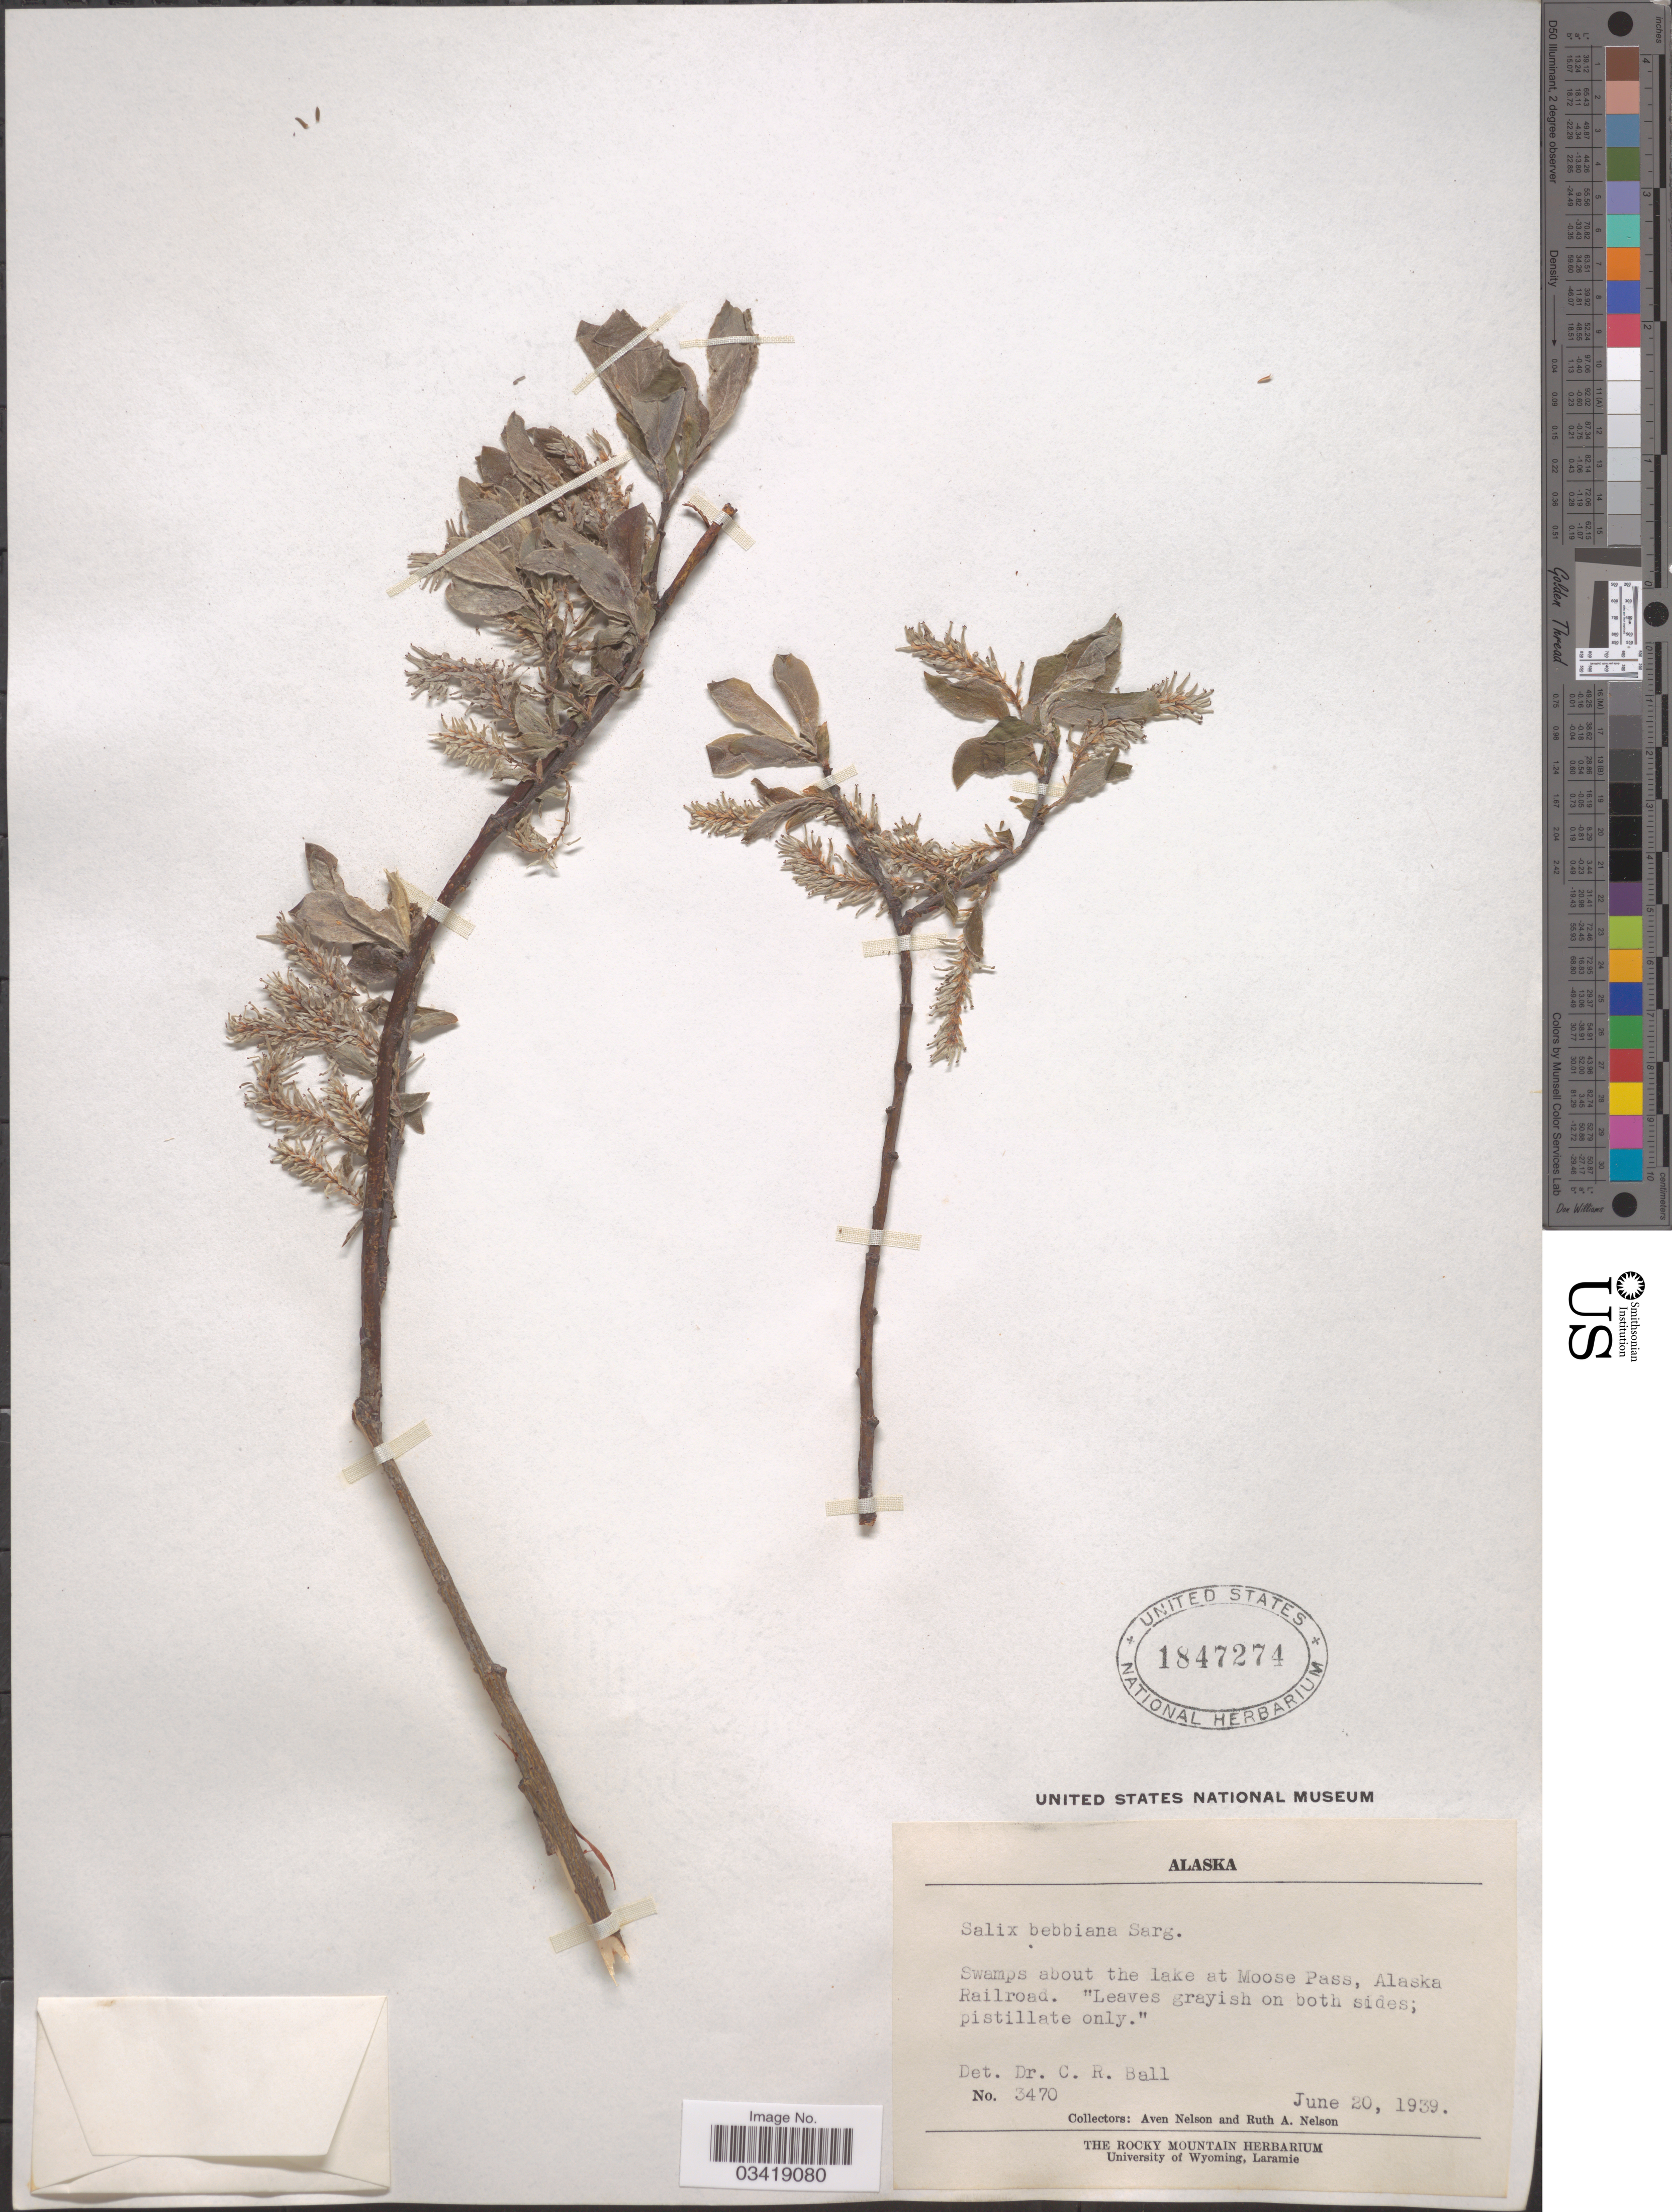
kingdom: Plantae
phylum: Tracheophyta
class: Magnoliopsida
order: Malpighiales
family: Salicaceae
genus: Salix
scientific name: Salix bebbiana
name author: Sarg.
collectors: A. Nelson & R. A. Nelson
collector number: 3470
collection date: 1939-06-20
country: United States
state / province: Alaska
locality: Swamps about the Lake at Moose Pass, Alaska Railroad.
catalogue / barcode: US 1847274